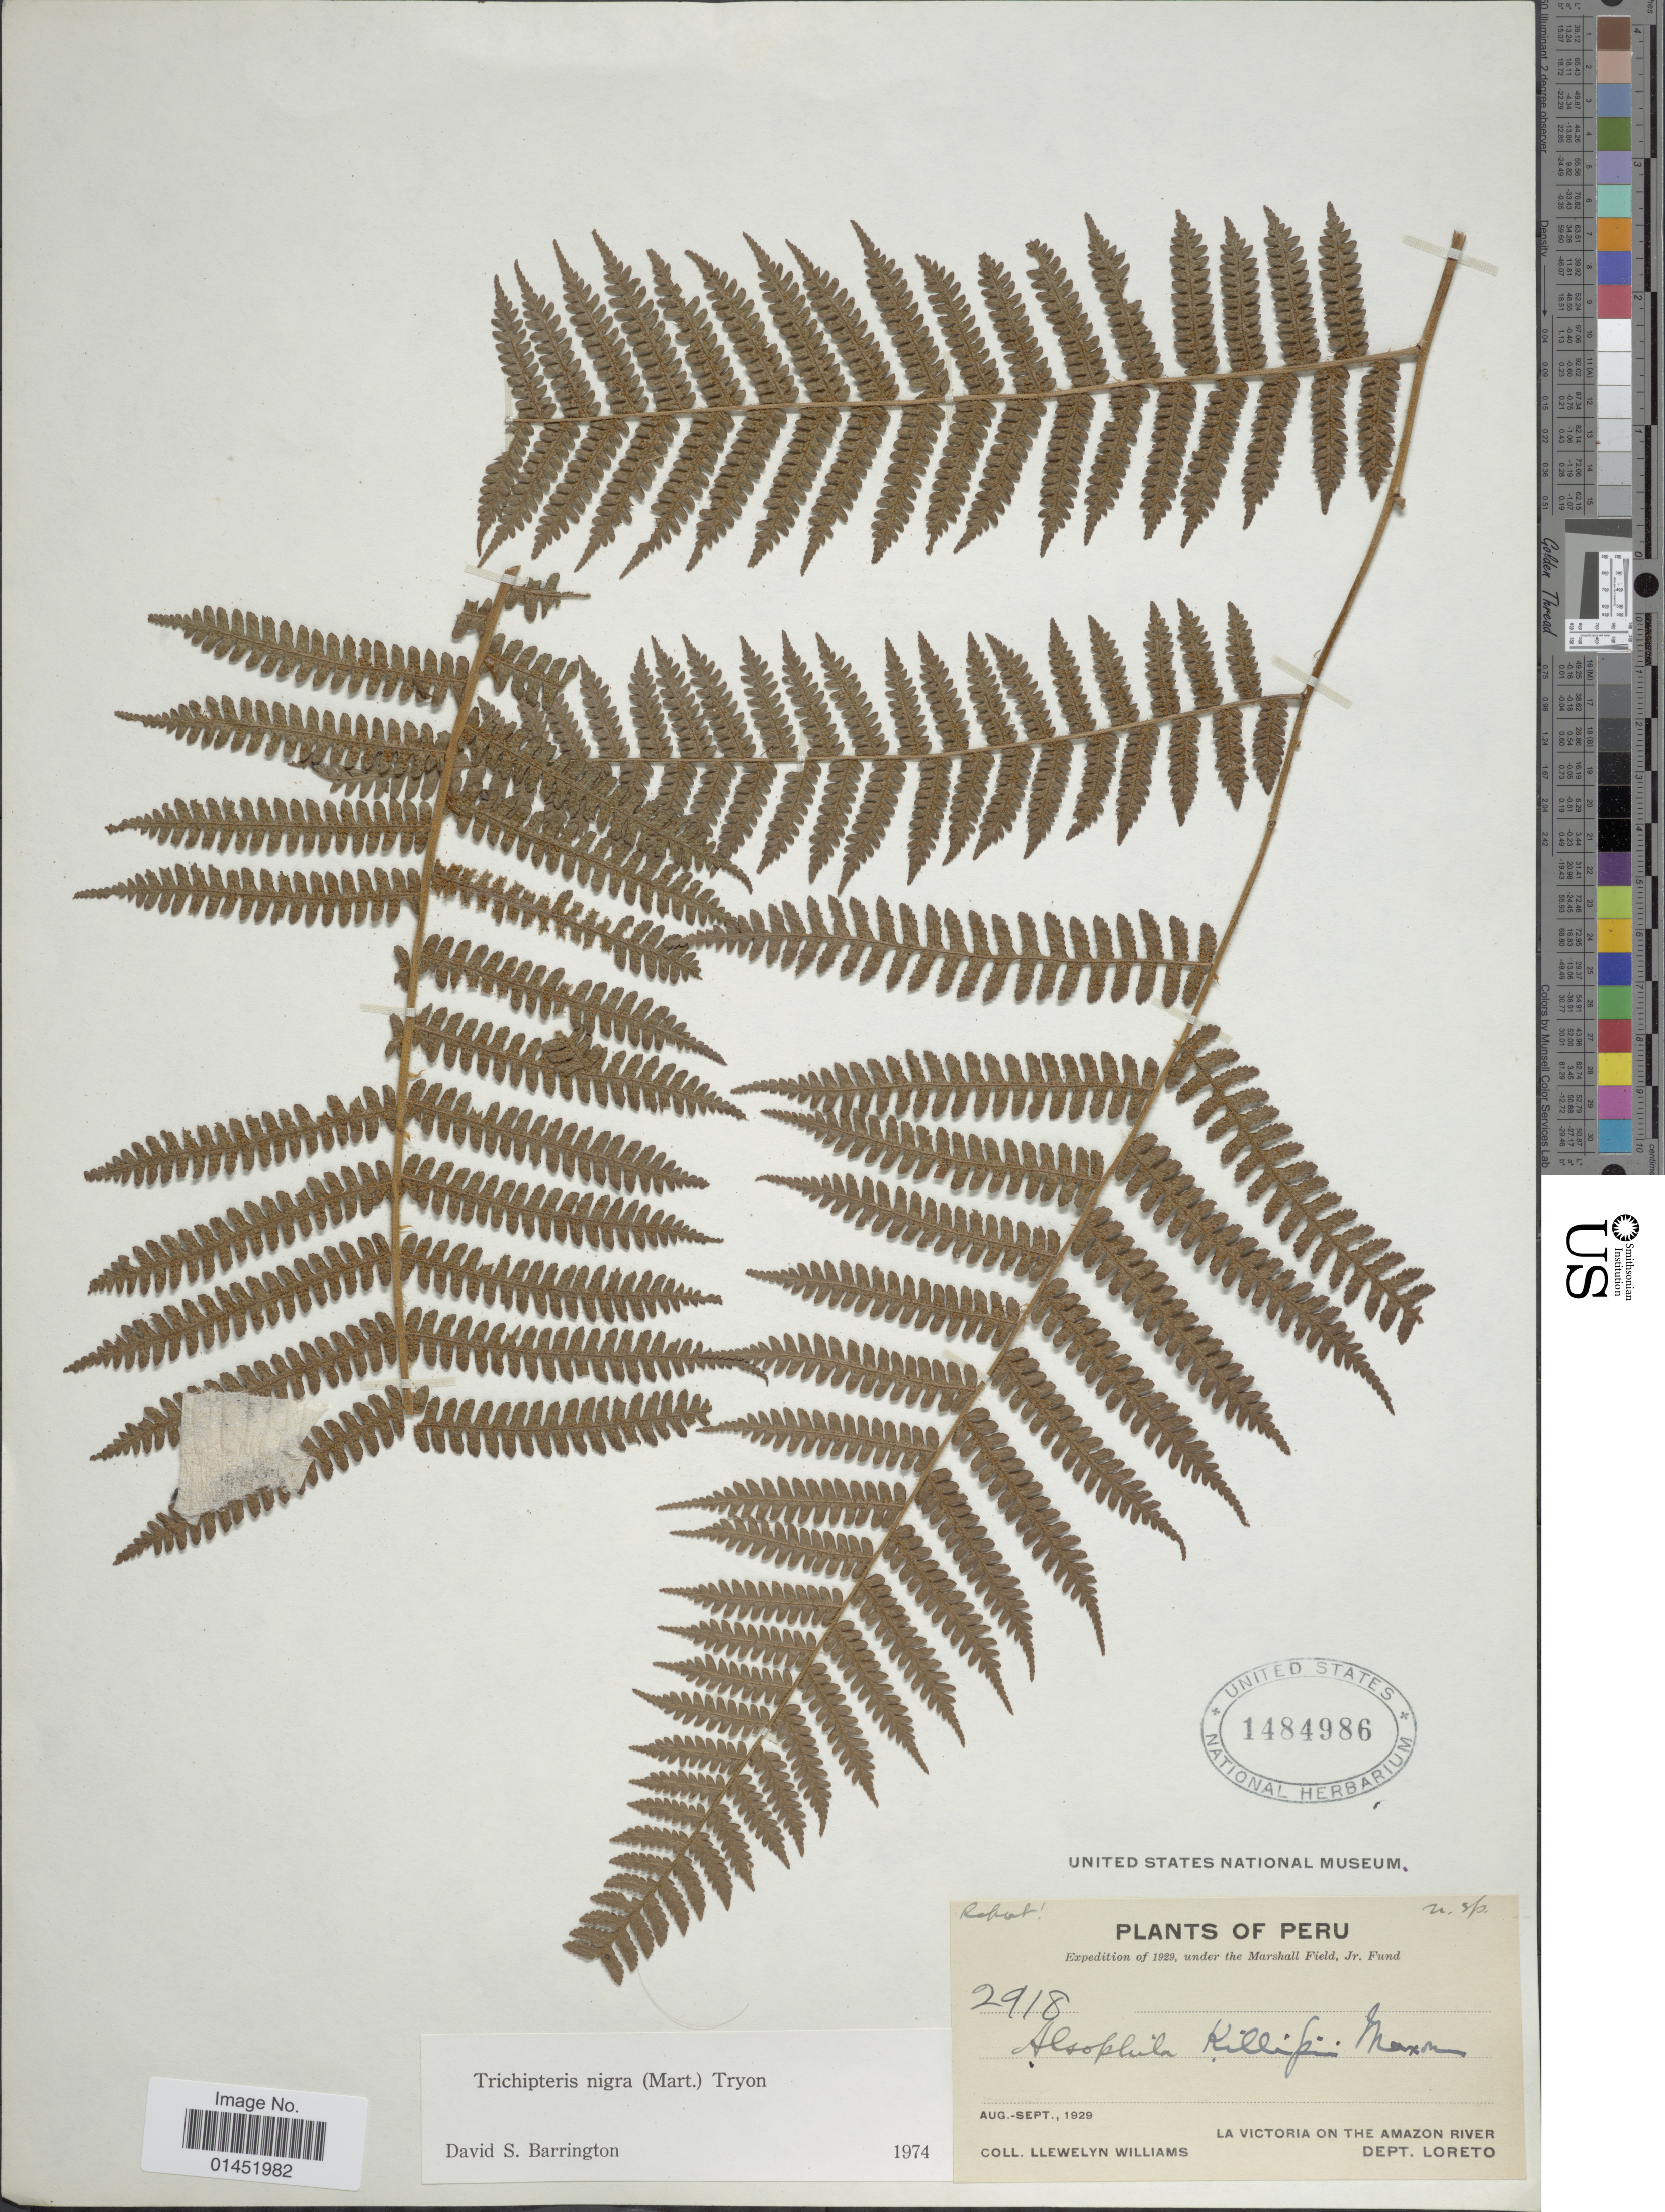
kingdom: Plantae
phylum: Tracheophyta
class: Polypodiopsida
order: Cyatheales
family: Cyatheaceae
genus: Cyathea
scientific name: Cyathea lasiosora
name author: (Mett. ex Kuhn) Domin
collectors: Ll. Williams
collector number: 2918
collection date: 1929-08/1929-09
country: Peru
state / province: Loreto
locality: La Victoria on the Amazon River, Dept Loreto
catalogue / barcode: US 1484986